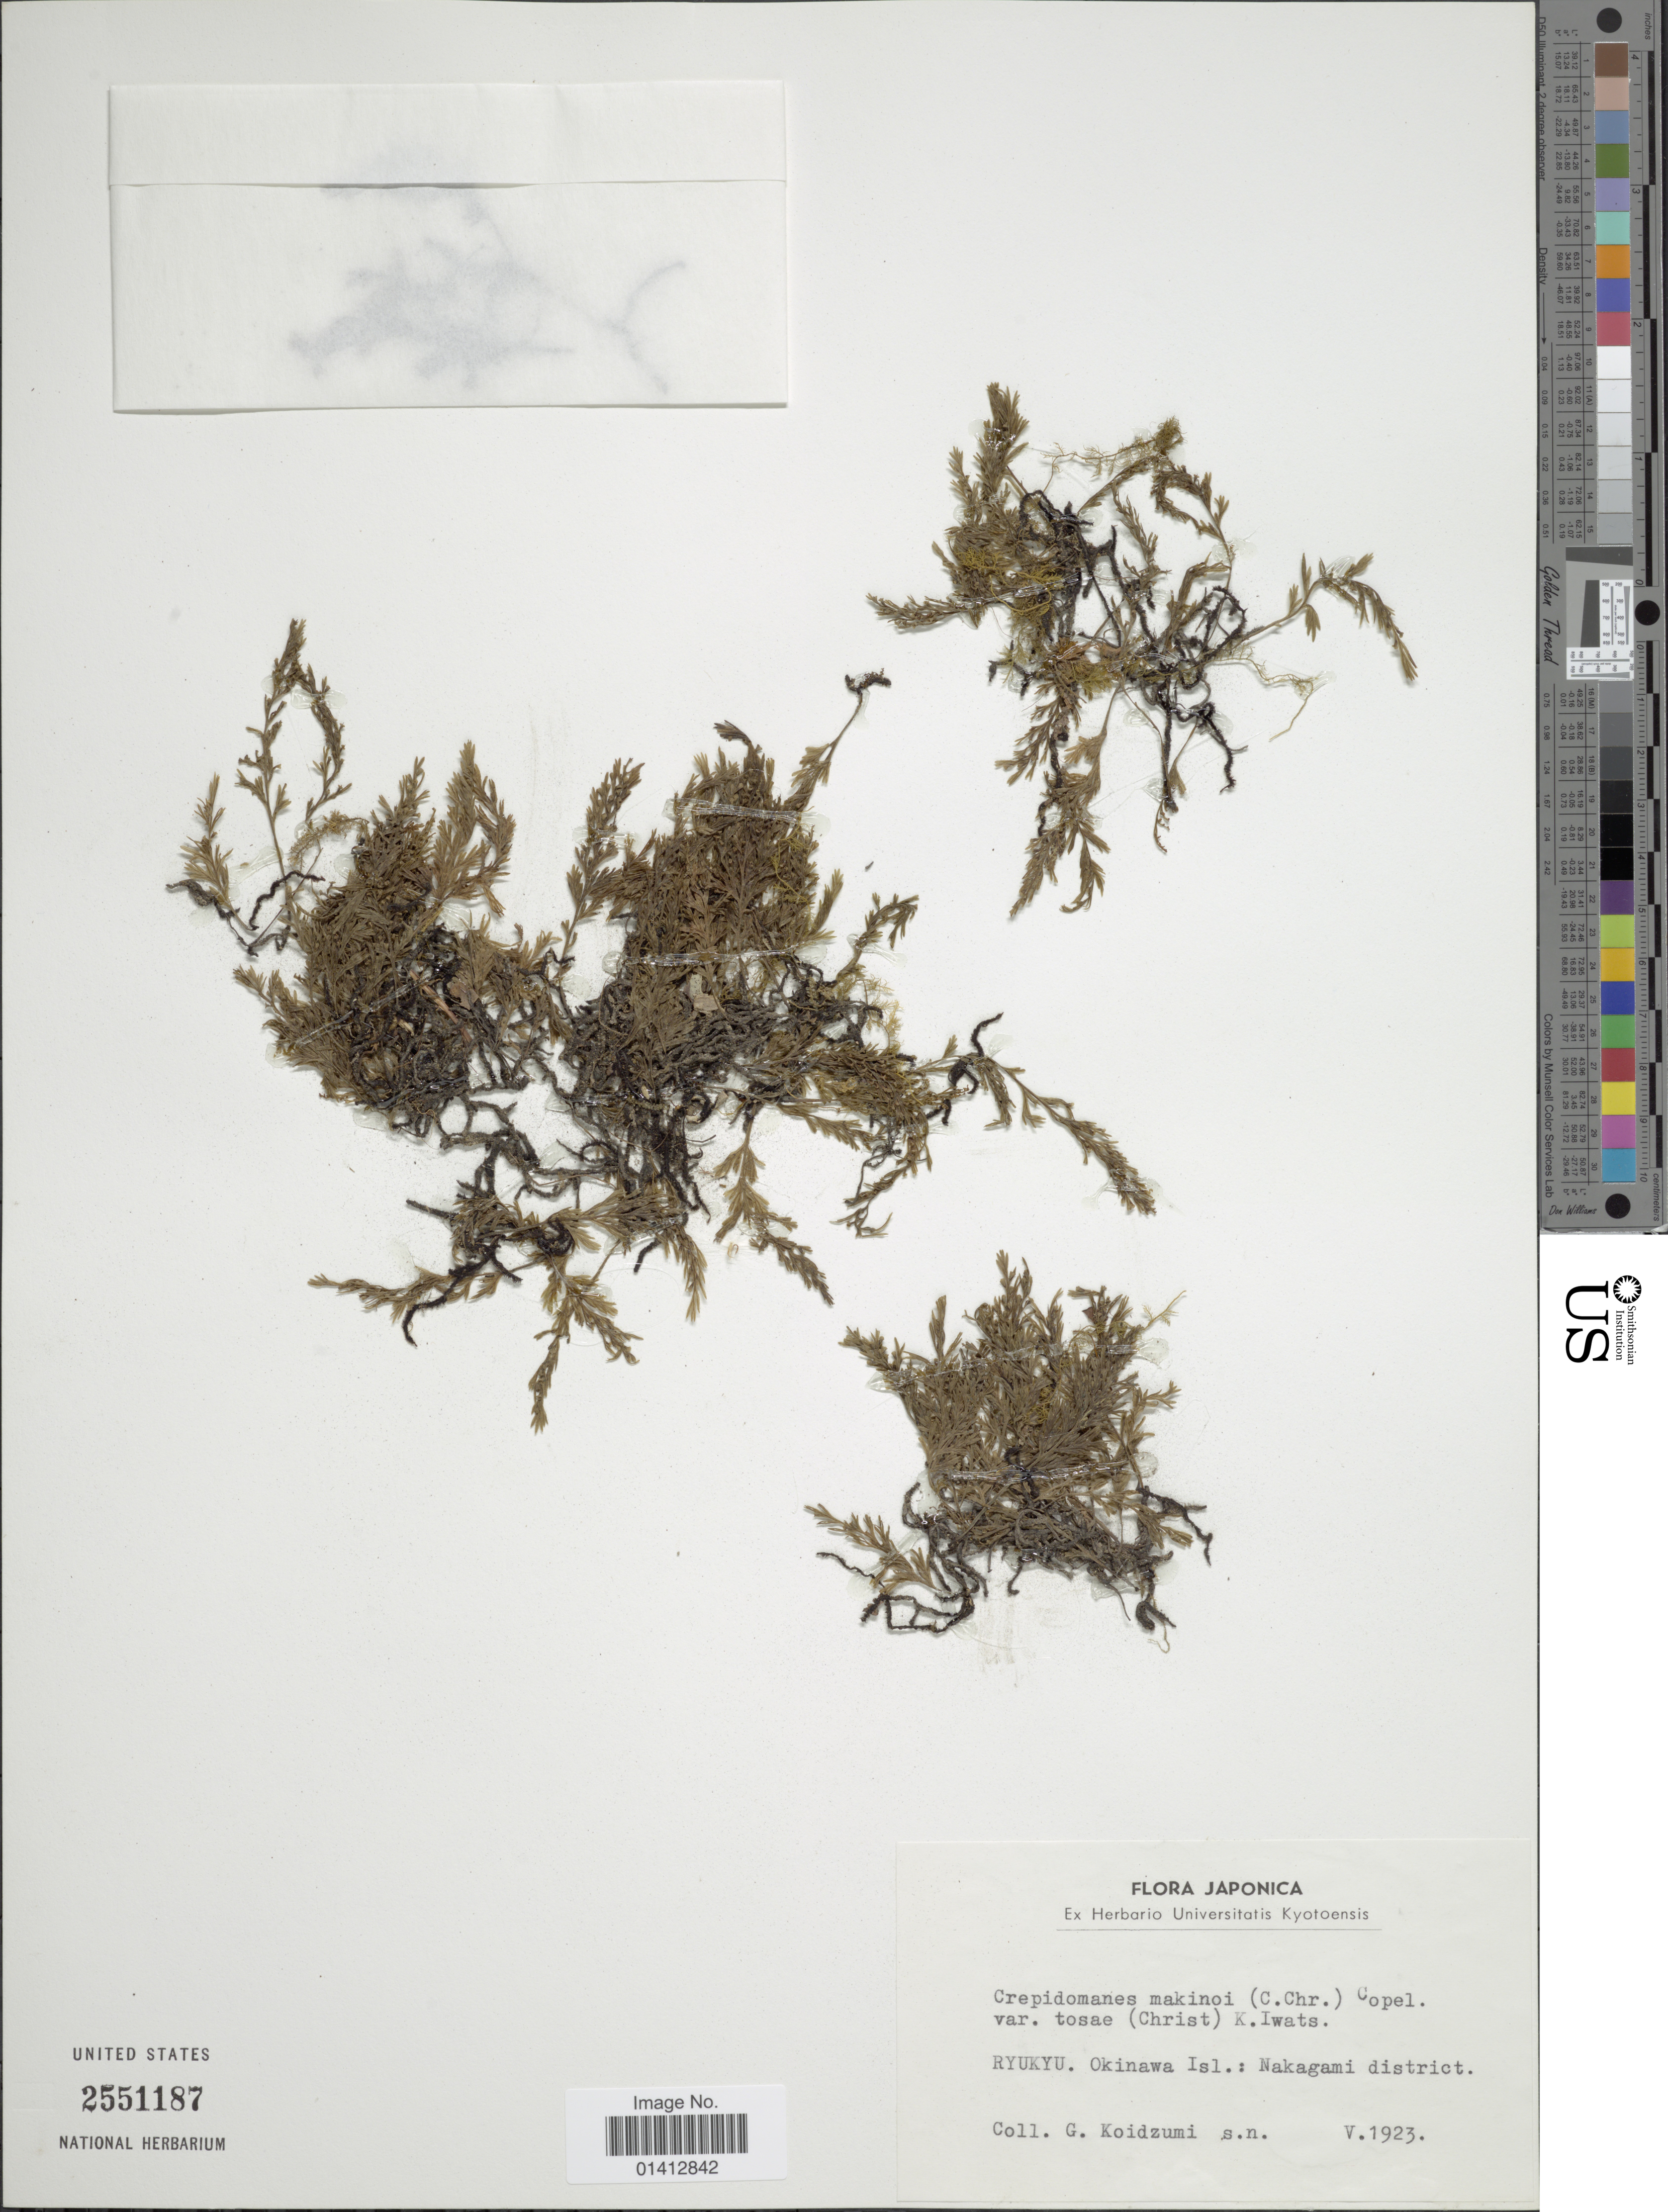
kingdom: Plantae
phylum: Tracheophyta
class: Polypodiopsida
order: Hymenophyllales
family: Hymenophyllaceae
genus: Crepidomanes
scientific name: Crepidomanes makinoi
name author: (C. Chr.) Copel.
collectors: G. Koidzumi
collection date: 1923-05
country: Japan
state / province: Okinawa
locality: Ryukyu, Okinawa Isl.: Nakagami dsitrict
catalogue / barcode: US 2551187